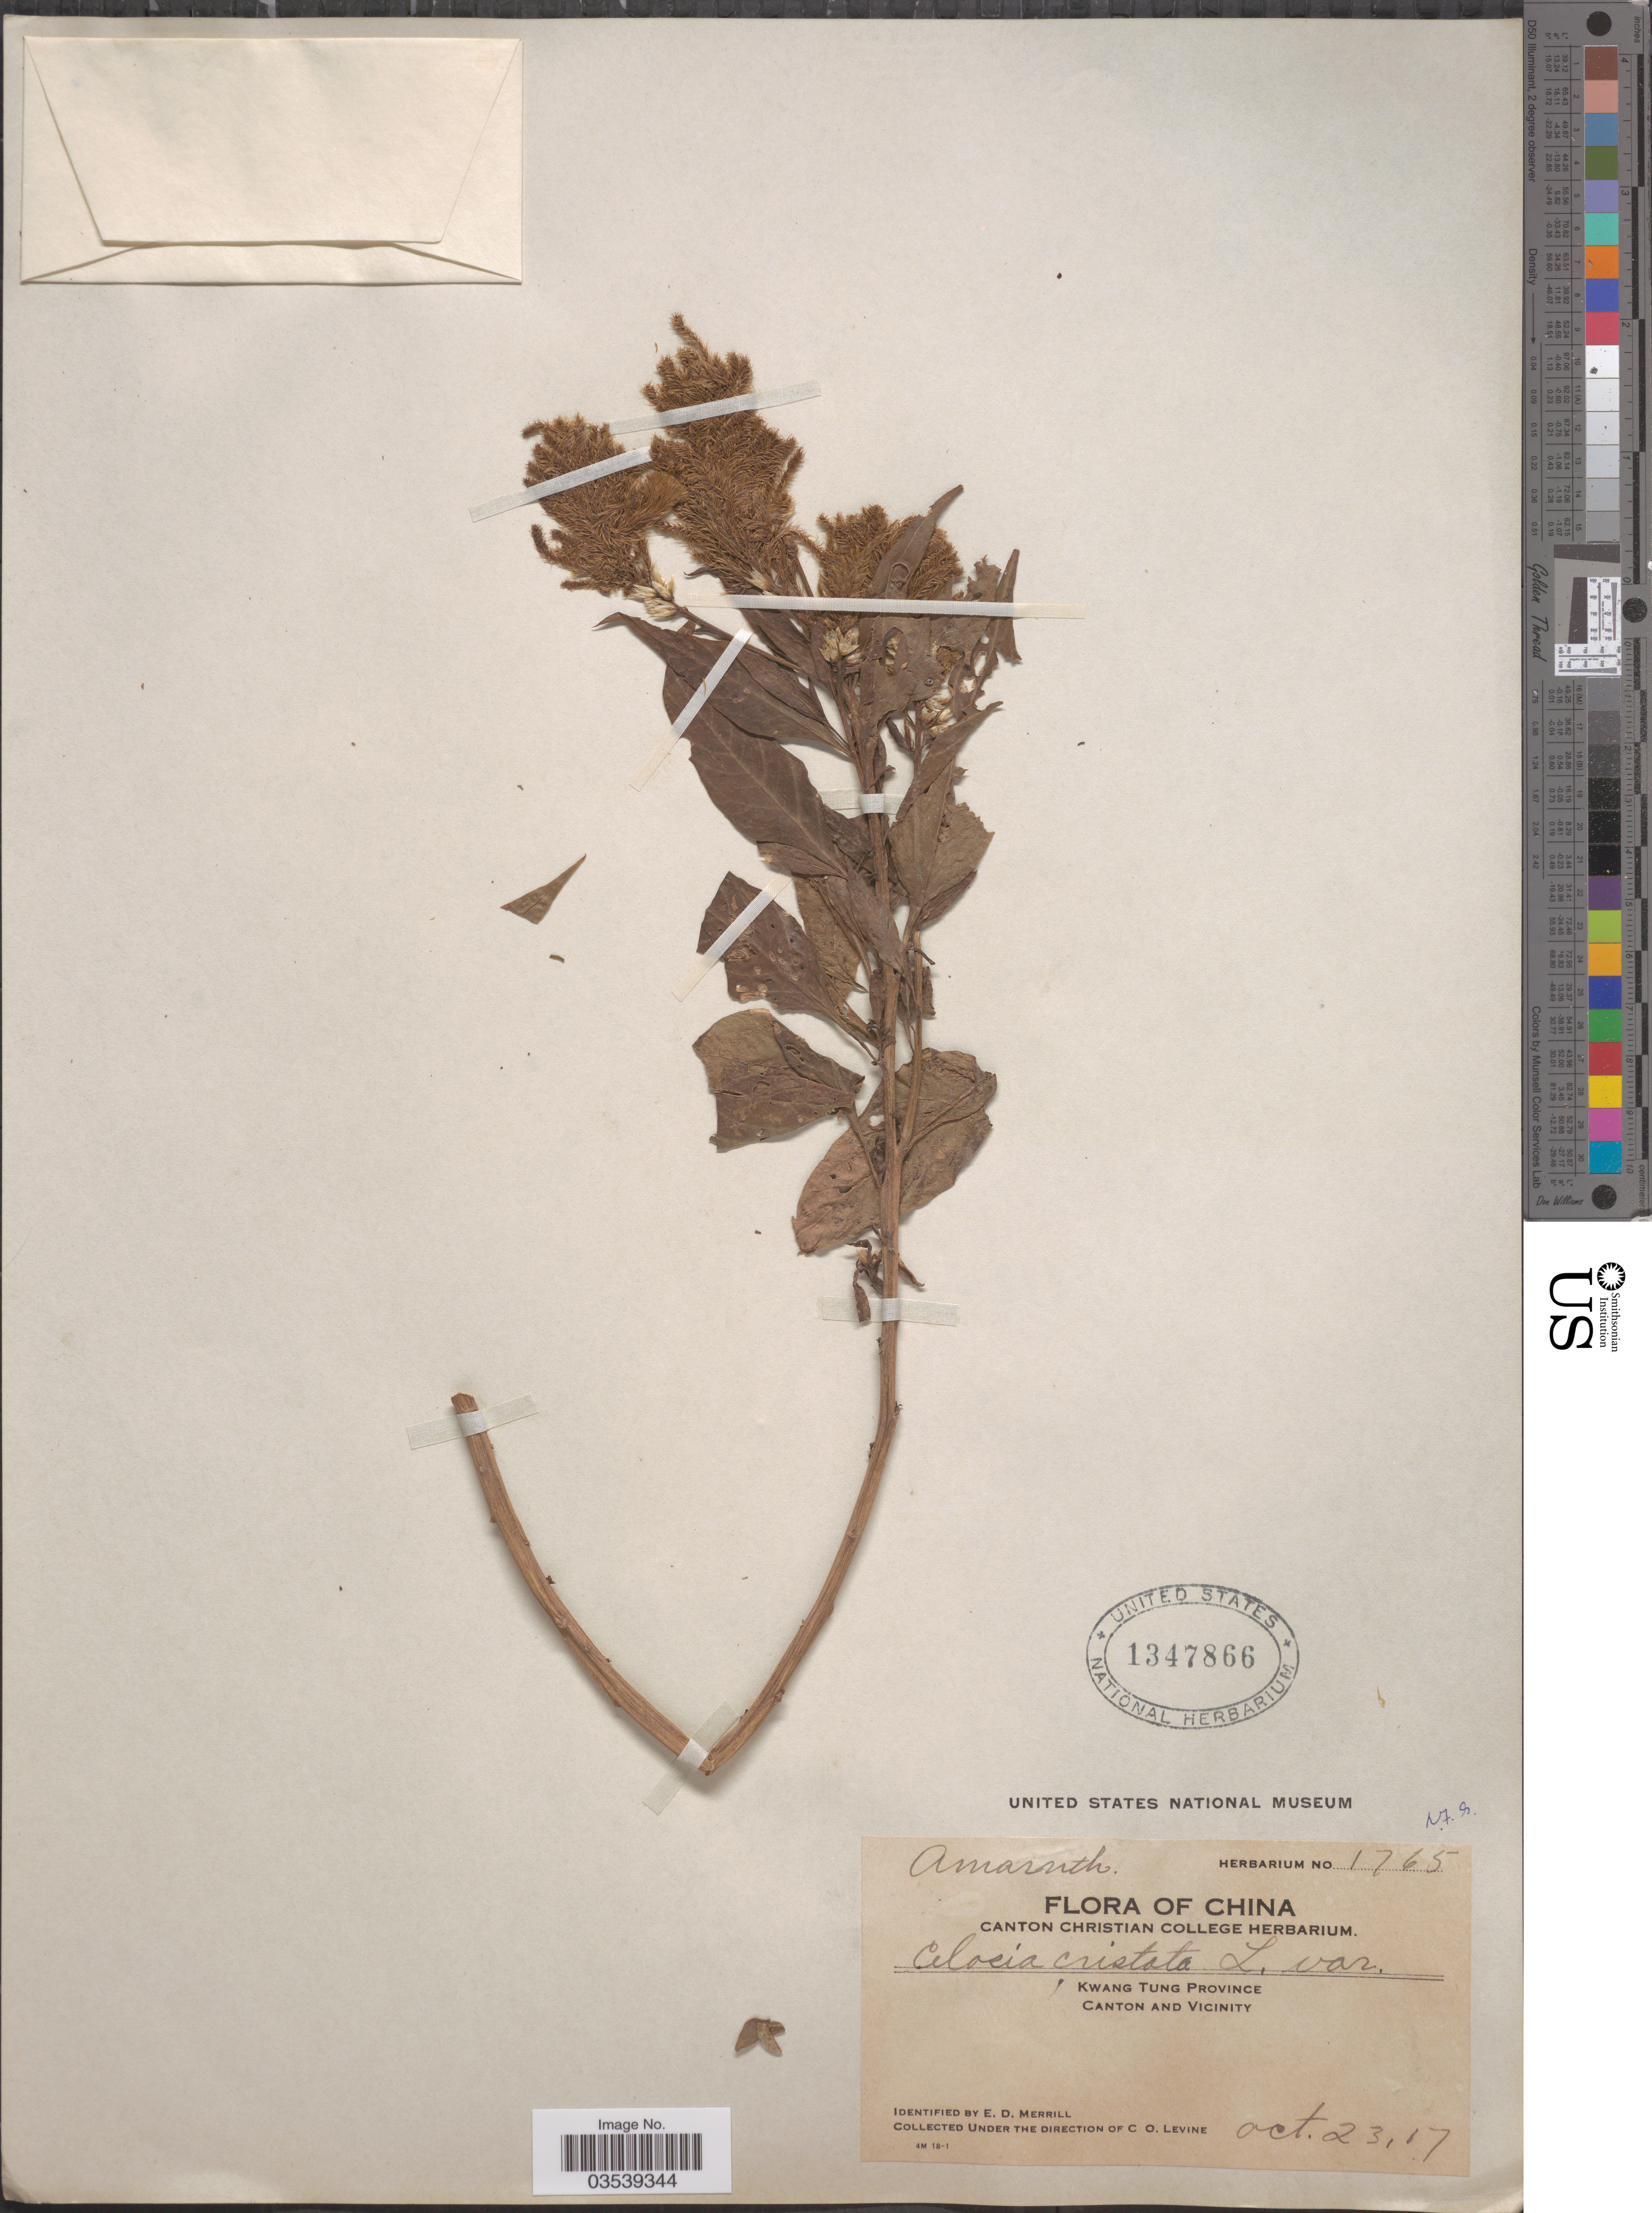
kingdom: Plantae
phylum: Tracheophyta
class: Magnoliopsida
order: Caryophyllales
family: Amaranthaceae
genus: Celosia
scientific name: Celosia argentea var. cristata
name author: (L.) Kuntze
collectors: C. O. Levine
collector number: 1765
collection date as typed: Transcribed d/m/y: 23/10/17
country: China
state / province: Guangdong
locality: Kwang Tung Province, Canton and Vicinity.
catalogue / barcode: US 1347866